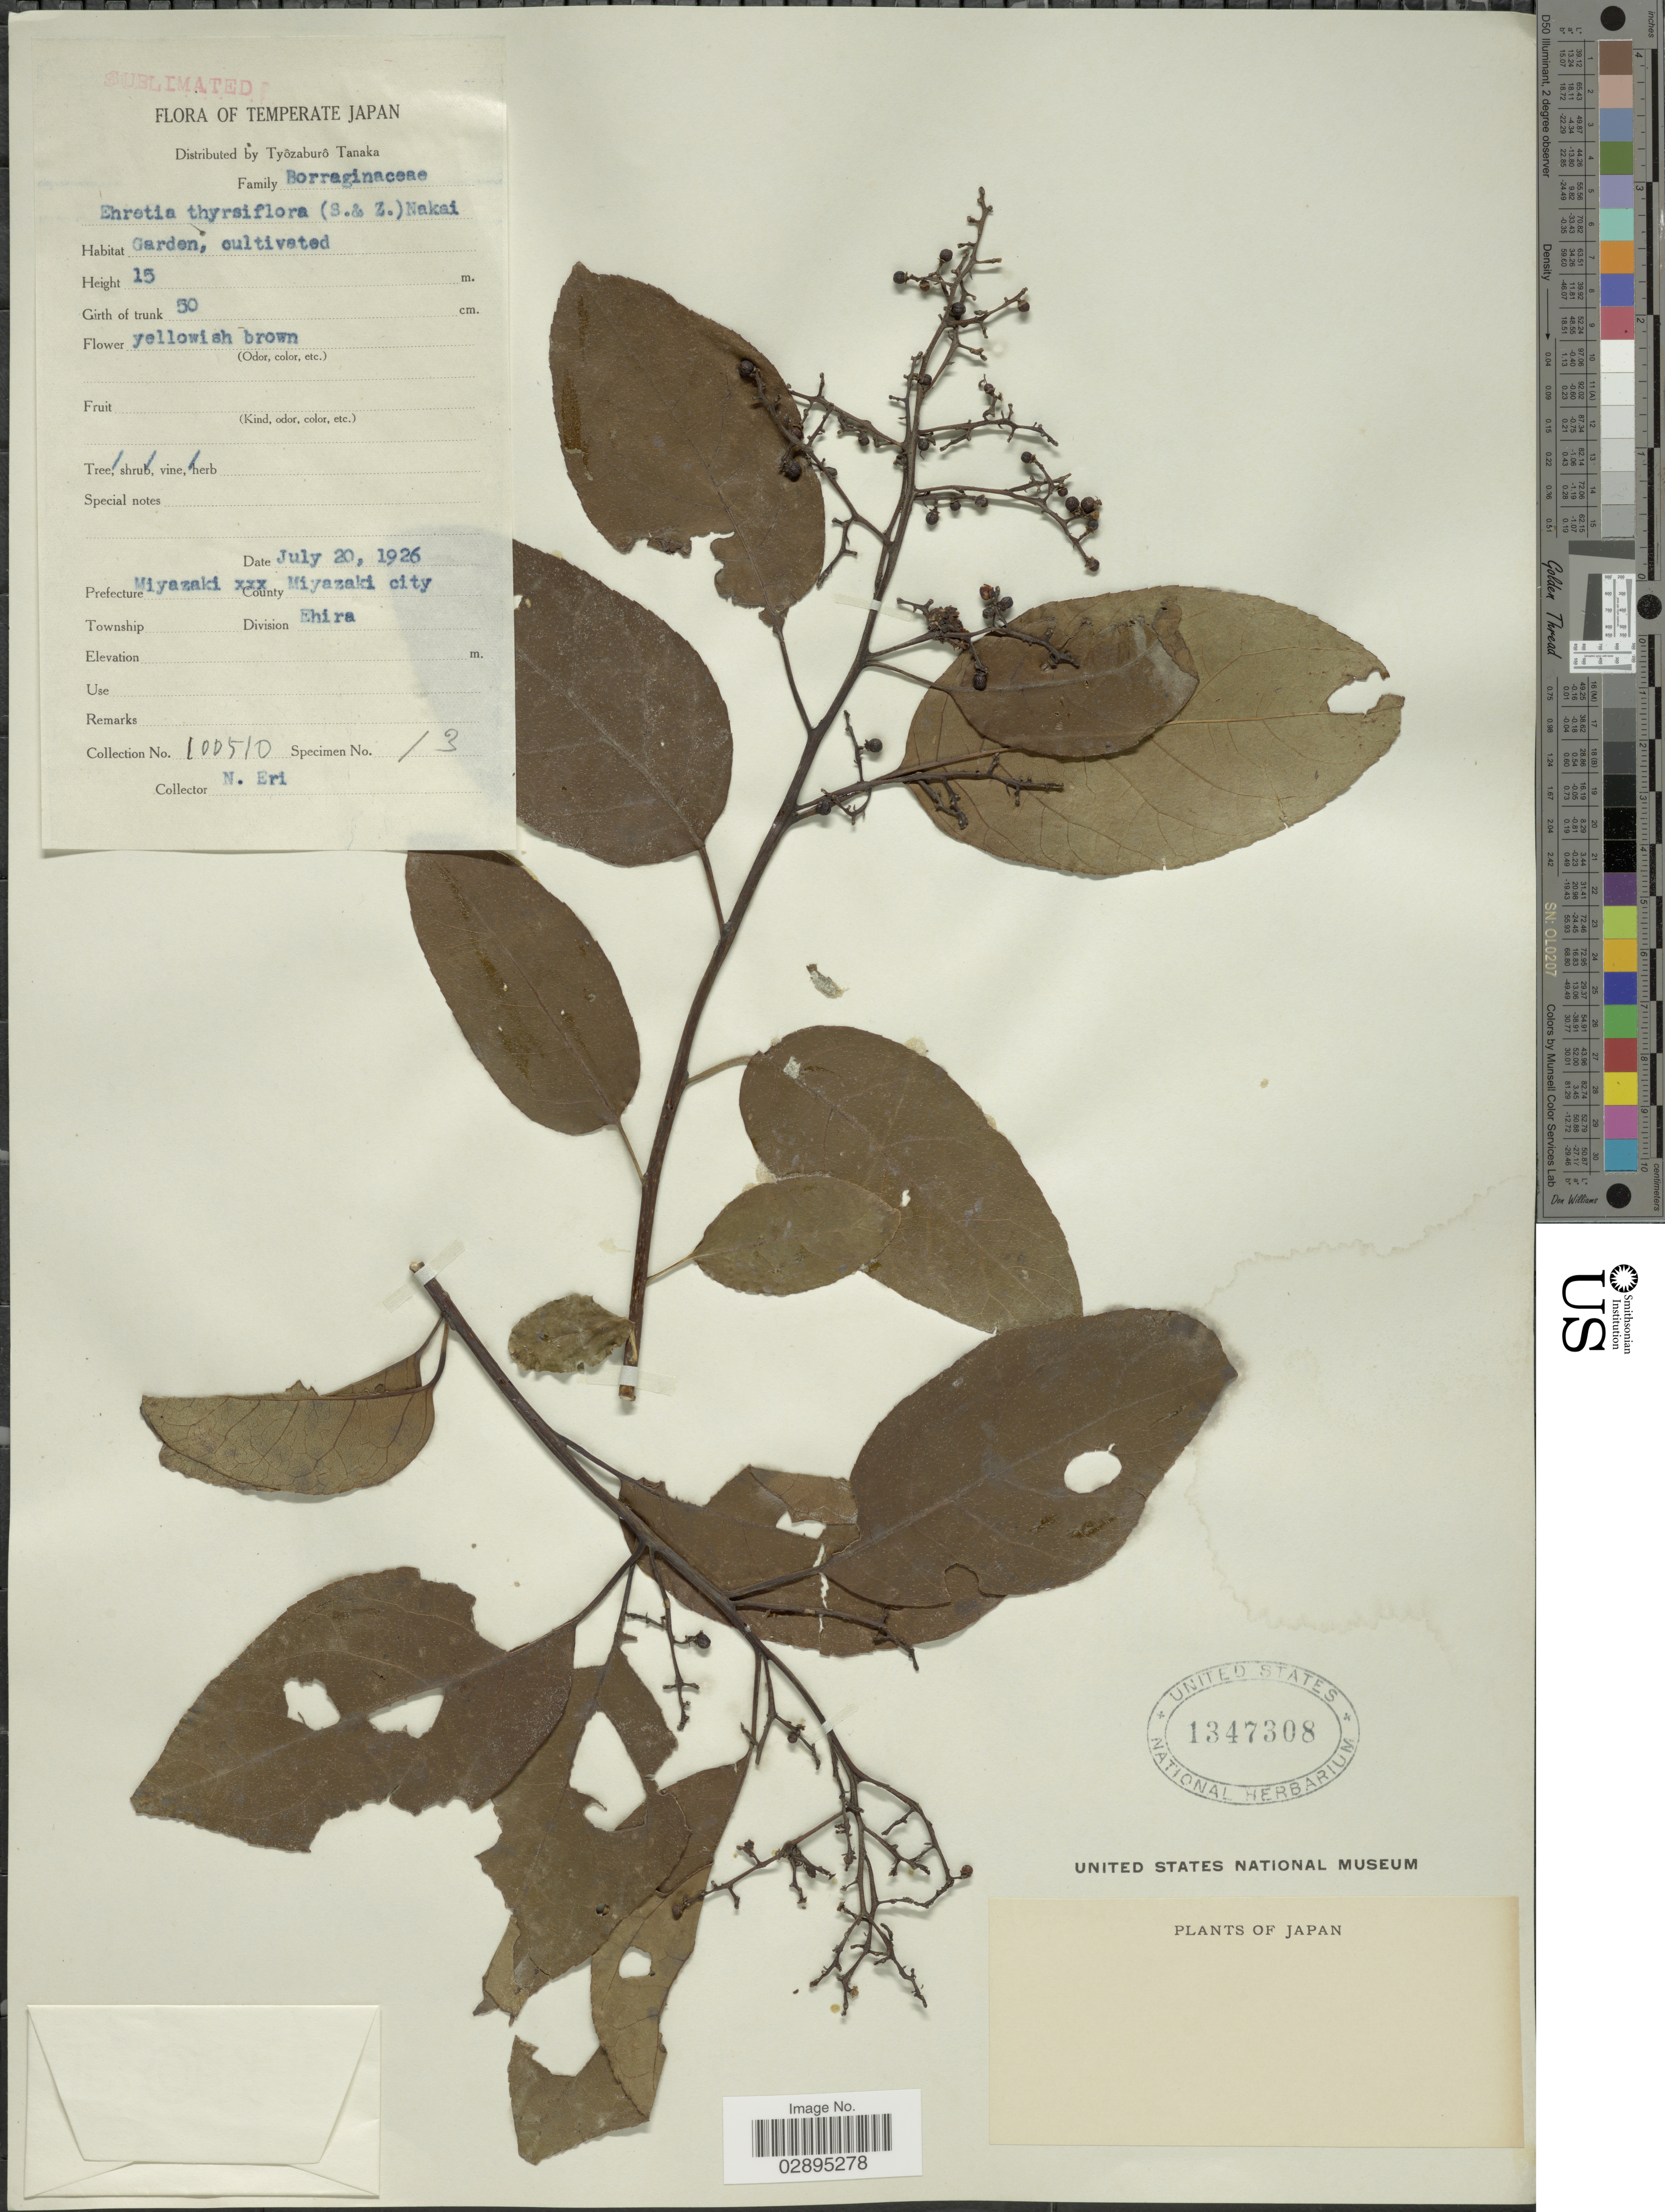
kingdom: Plantae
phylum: Tracheophyta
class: Magnoliopsida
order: Boraginales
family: Ehretiaceae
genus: Ehretia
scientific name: Ehretia acuminata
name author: R. Br.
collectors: N. Eri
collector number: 100510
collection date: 1926-07-20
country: Japan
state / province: Miyazaki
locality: Prefecture Miyasaki. Miyasaki city. Division Ehira.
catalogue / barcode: US 1347308